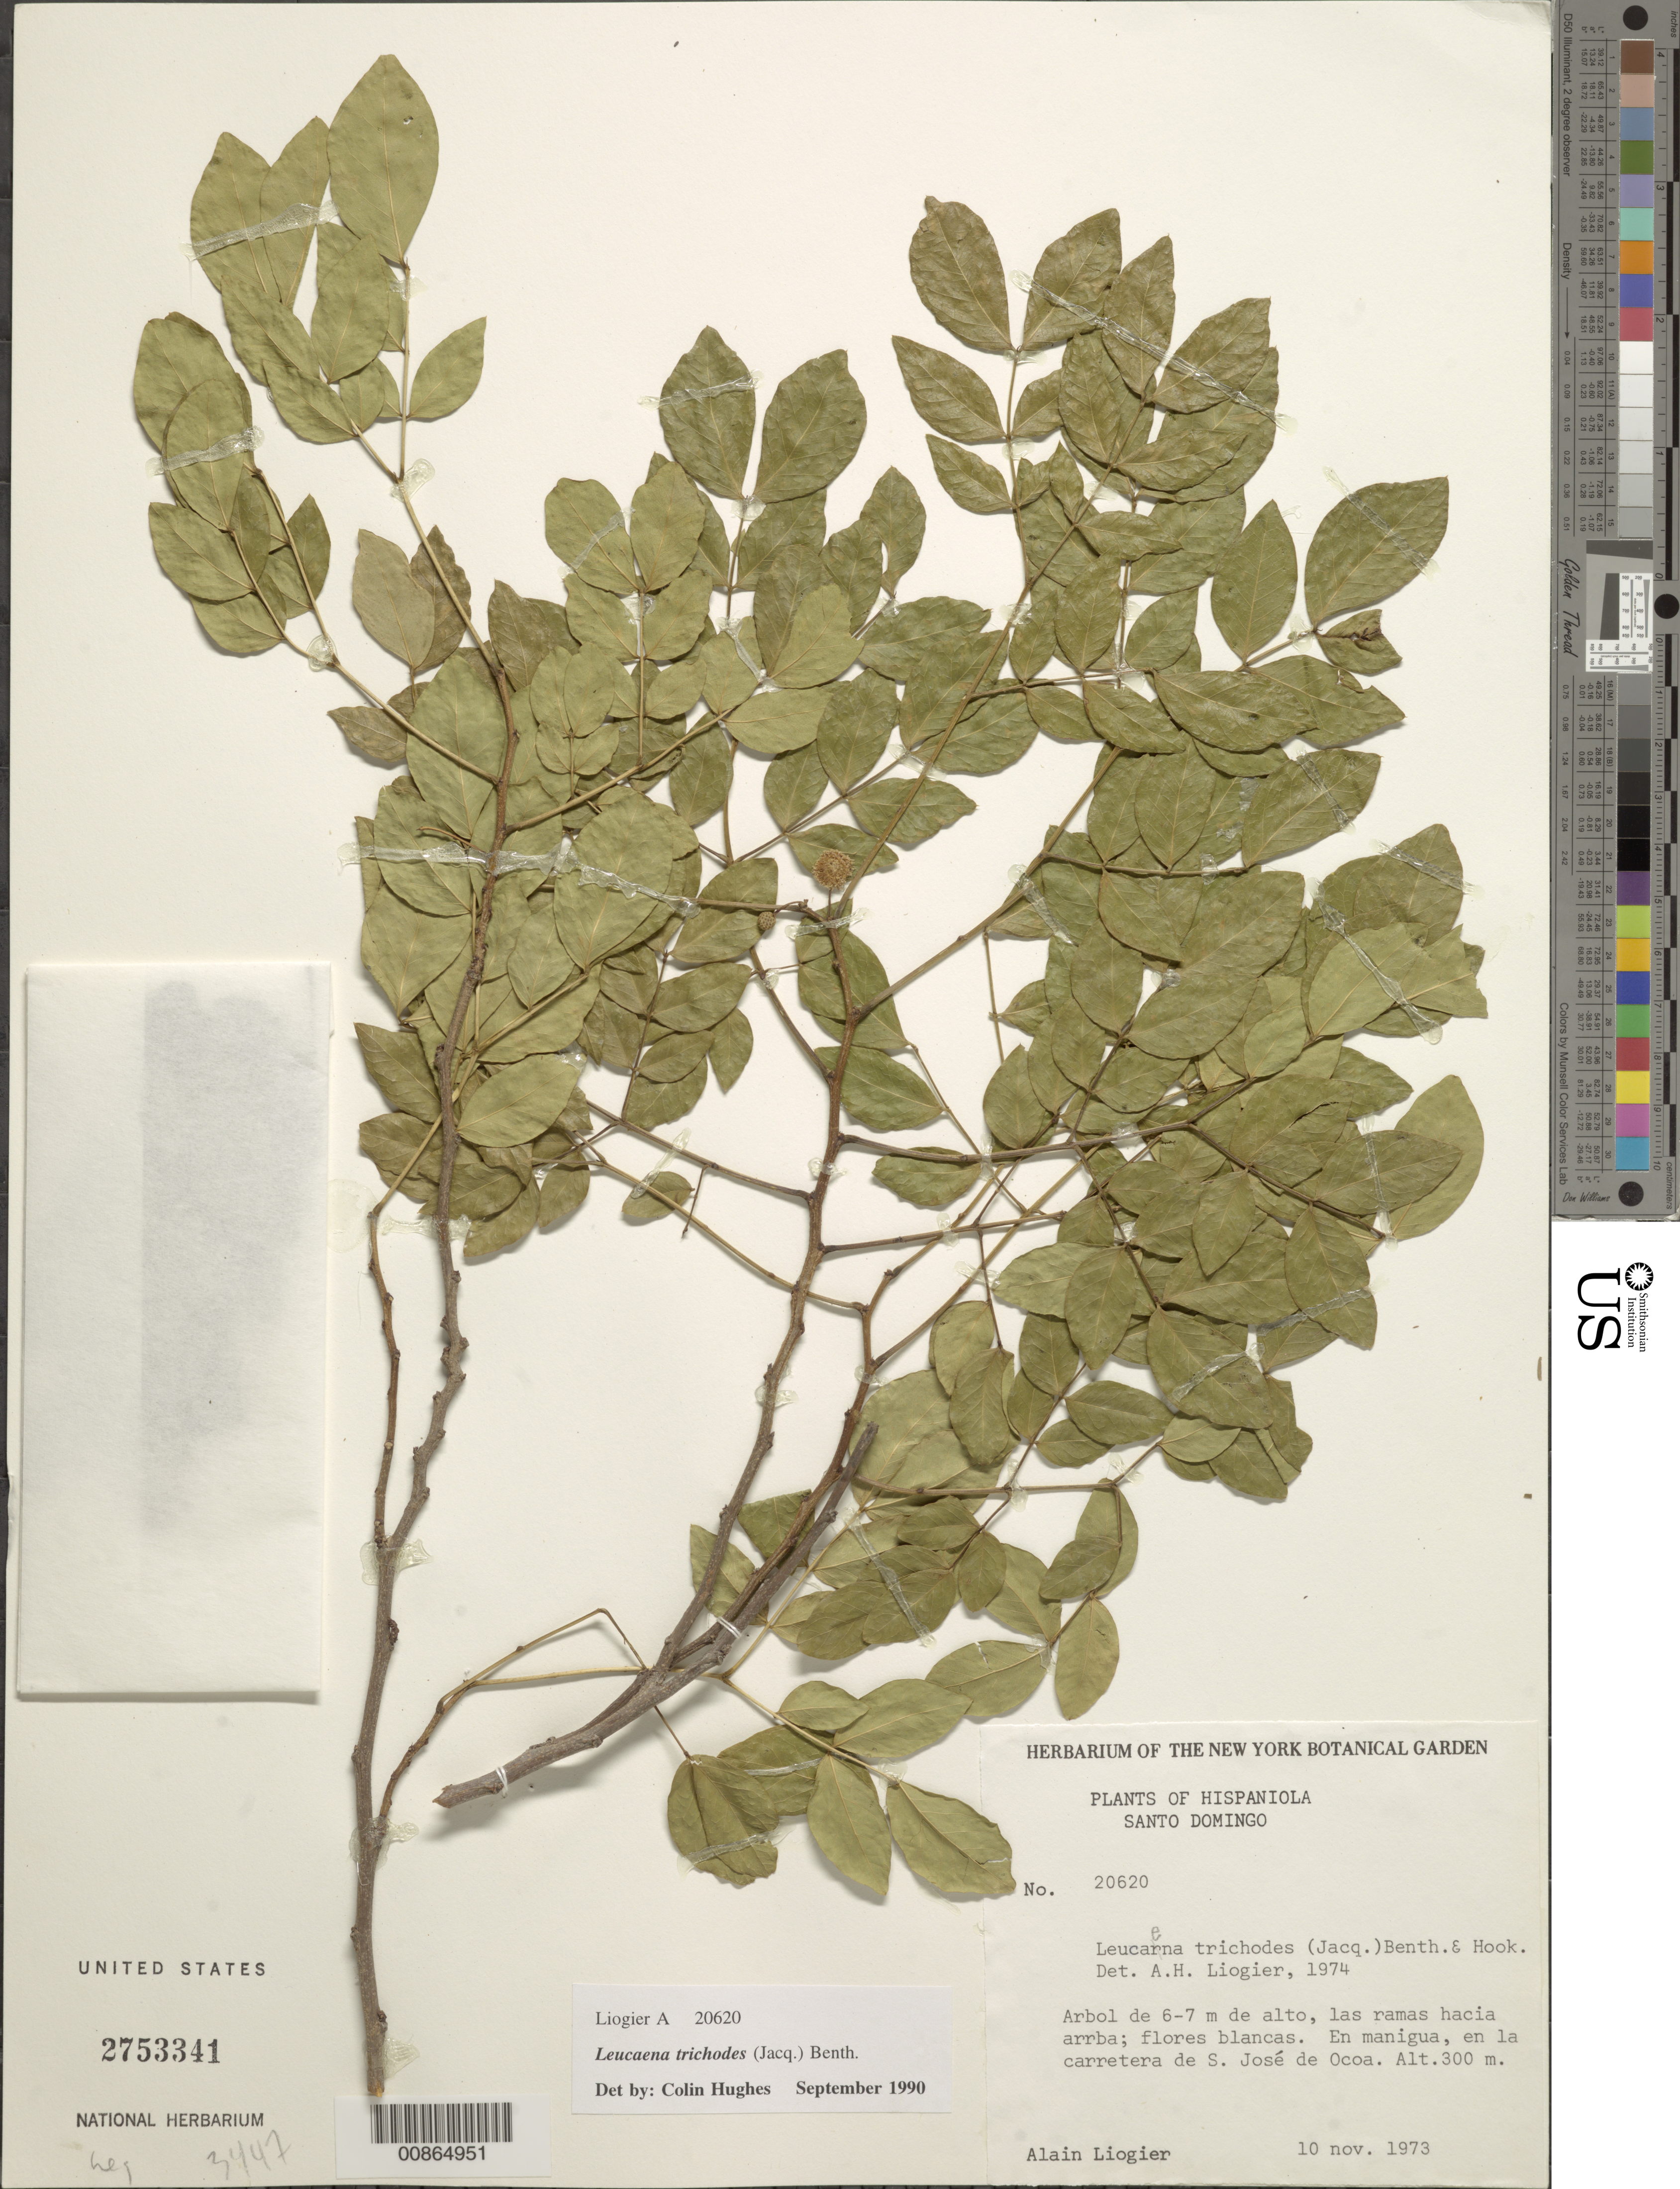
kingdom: Plantae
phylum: Tracheophyta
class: Magnoliopsida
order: Fabales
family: Fabaceae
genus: Leucaena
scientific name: Leucaena trichodes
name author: (Jacq.) Benth.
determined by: Hughes, Colin E.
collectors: A. H. Liogier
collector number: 20620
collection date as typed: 10 Nov 1973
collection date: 1973-11-10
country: Dominican Republic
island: Hispaniola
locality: En la carretera de S. José de Ocoa.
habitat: En manigua.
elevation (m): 300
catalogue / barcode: US 2753341